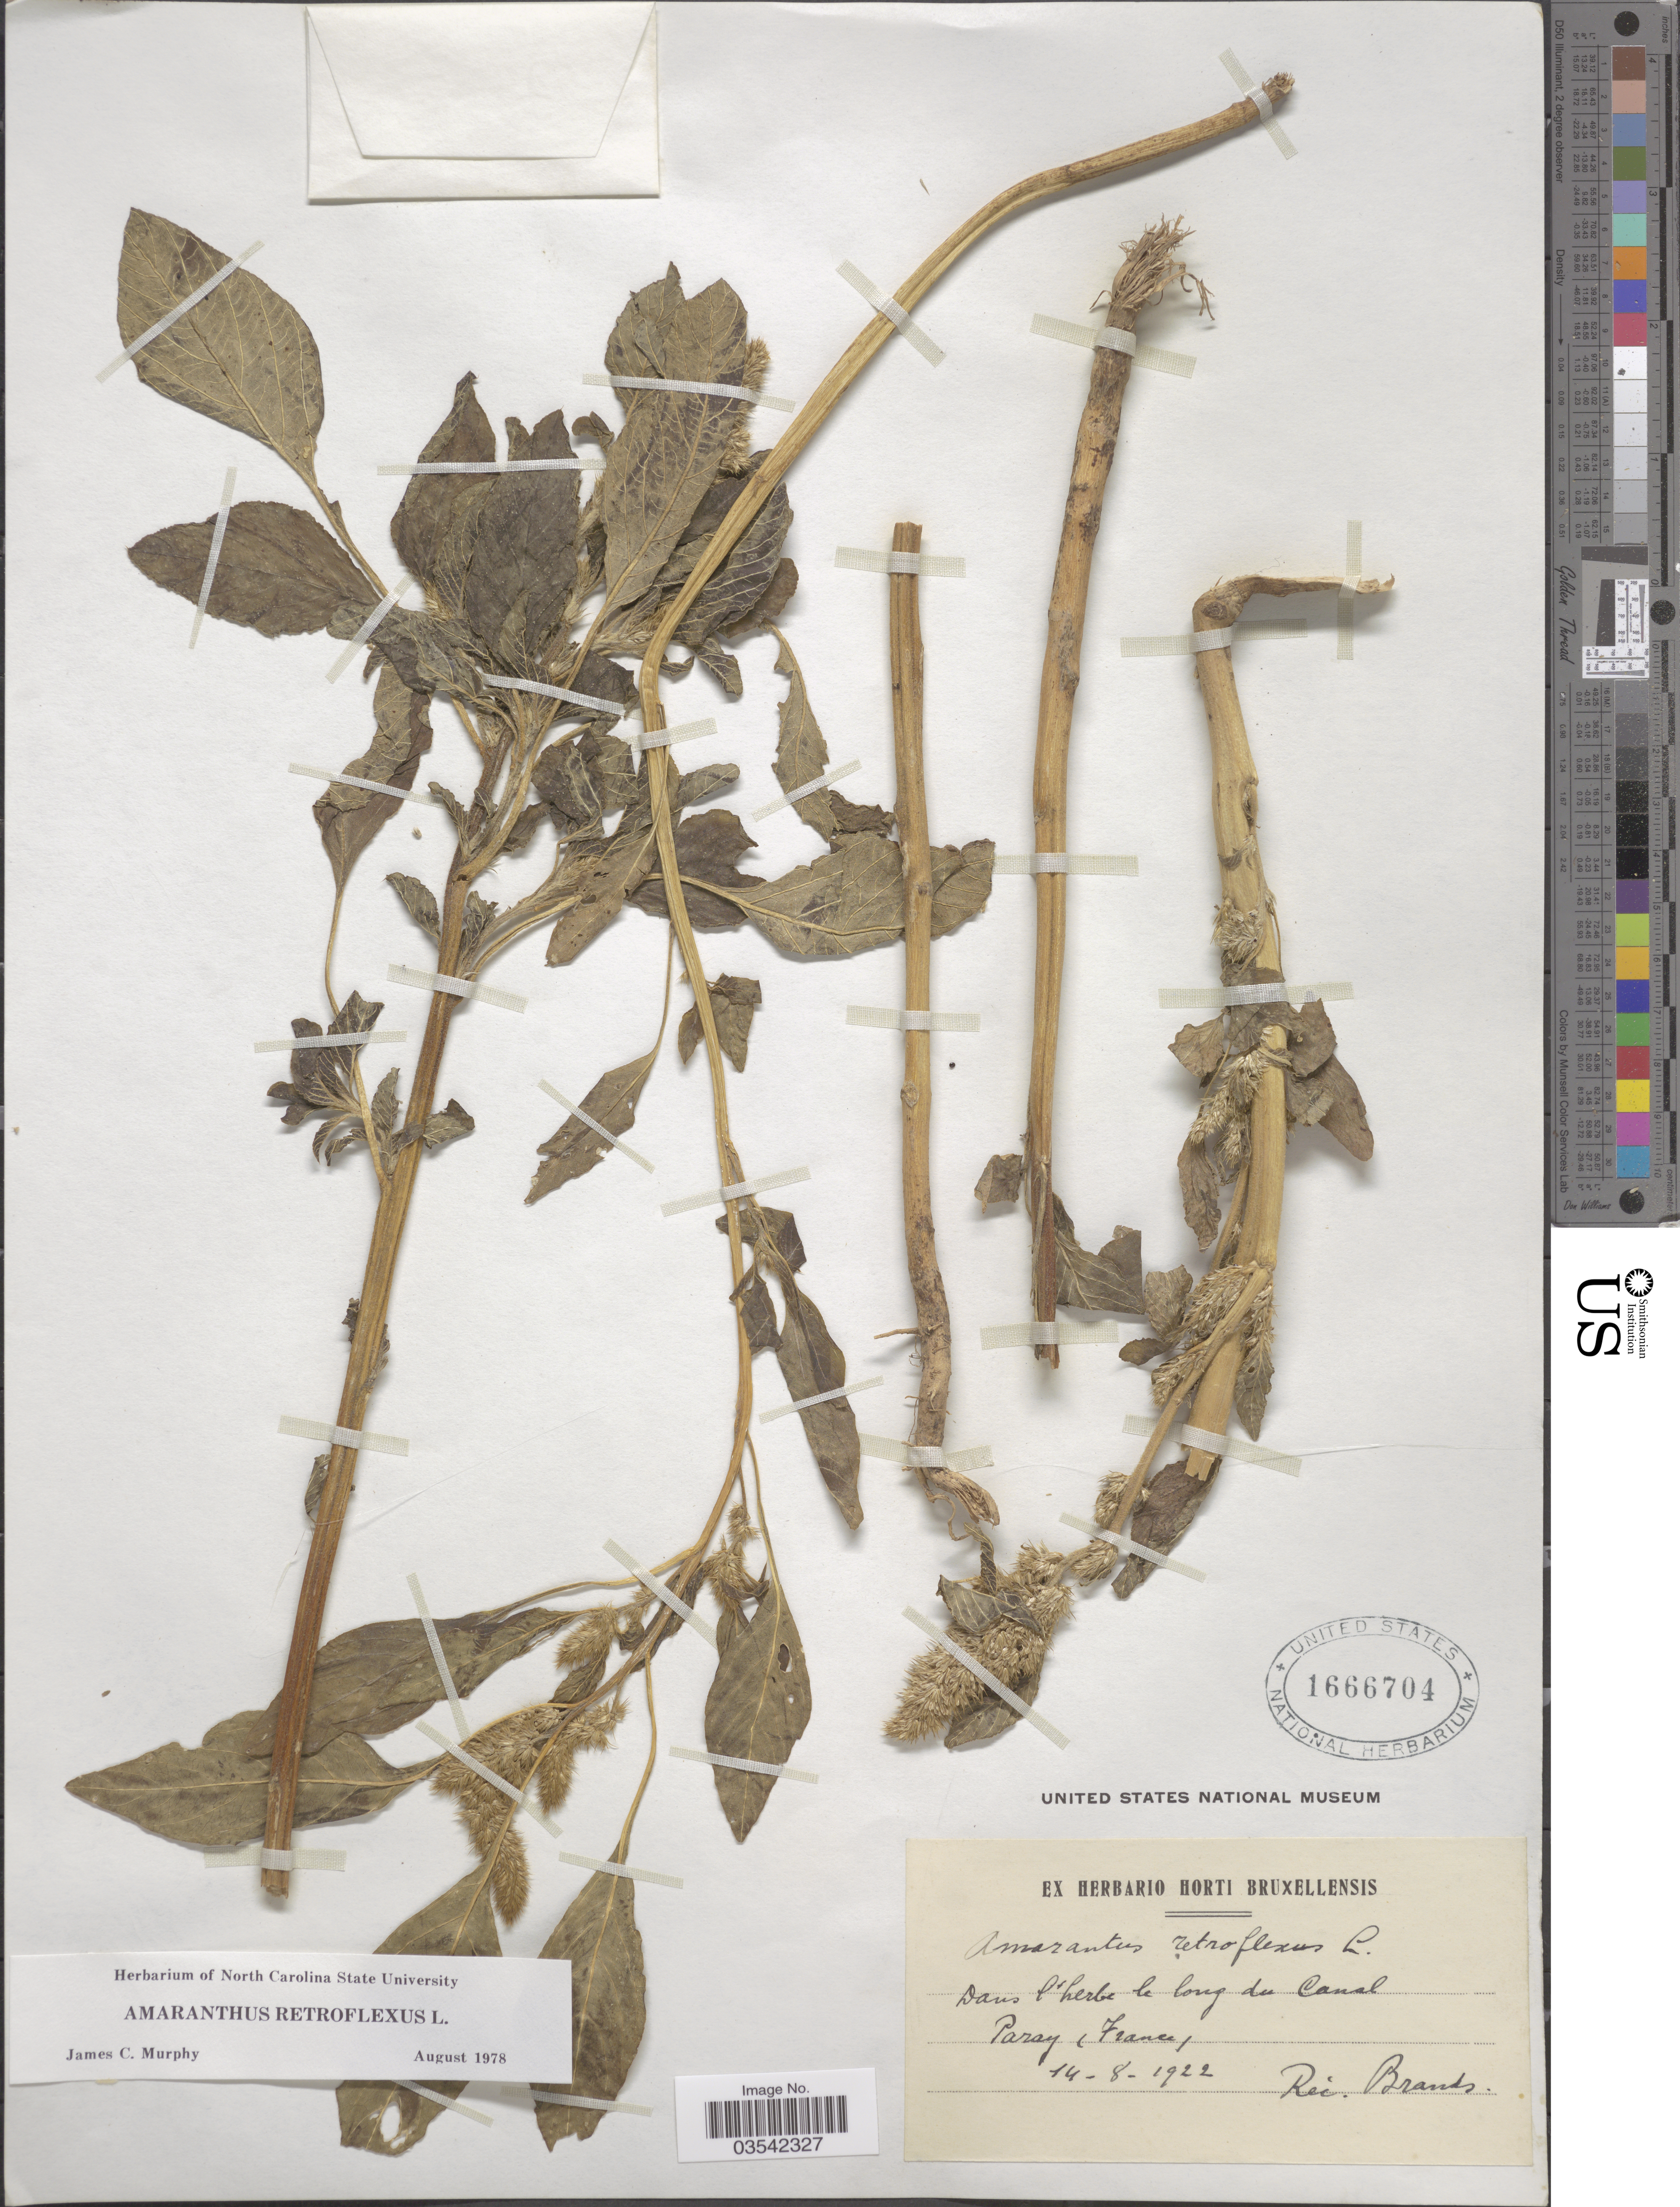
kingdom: Plantae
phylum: Tracheophyta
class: Magnoliopsida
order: Caryophyllales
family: Amaranthaceae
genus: Amaranthus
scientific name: Amaranthus retroflexus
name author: L.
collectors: Brands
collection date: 1922-08-14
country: France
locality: Dans l'herbe le long du Canal Paray.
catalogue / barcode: US 1666704